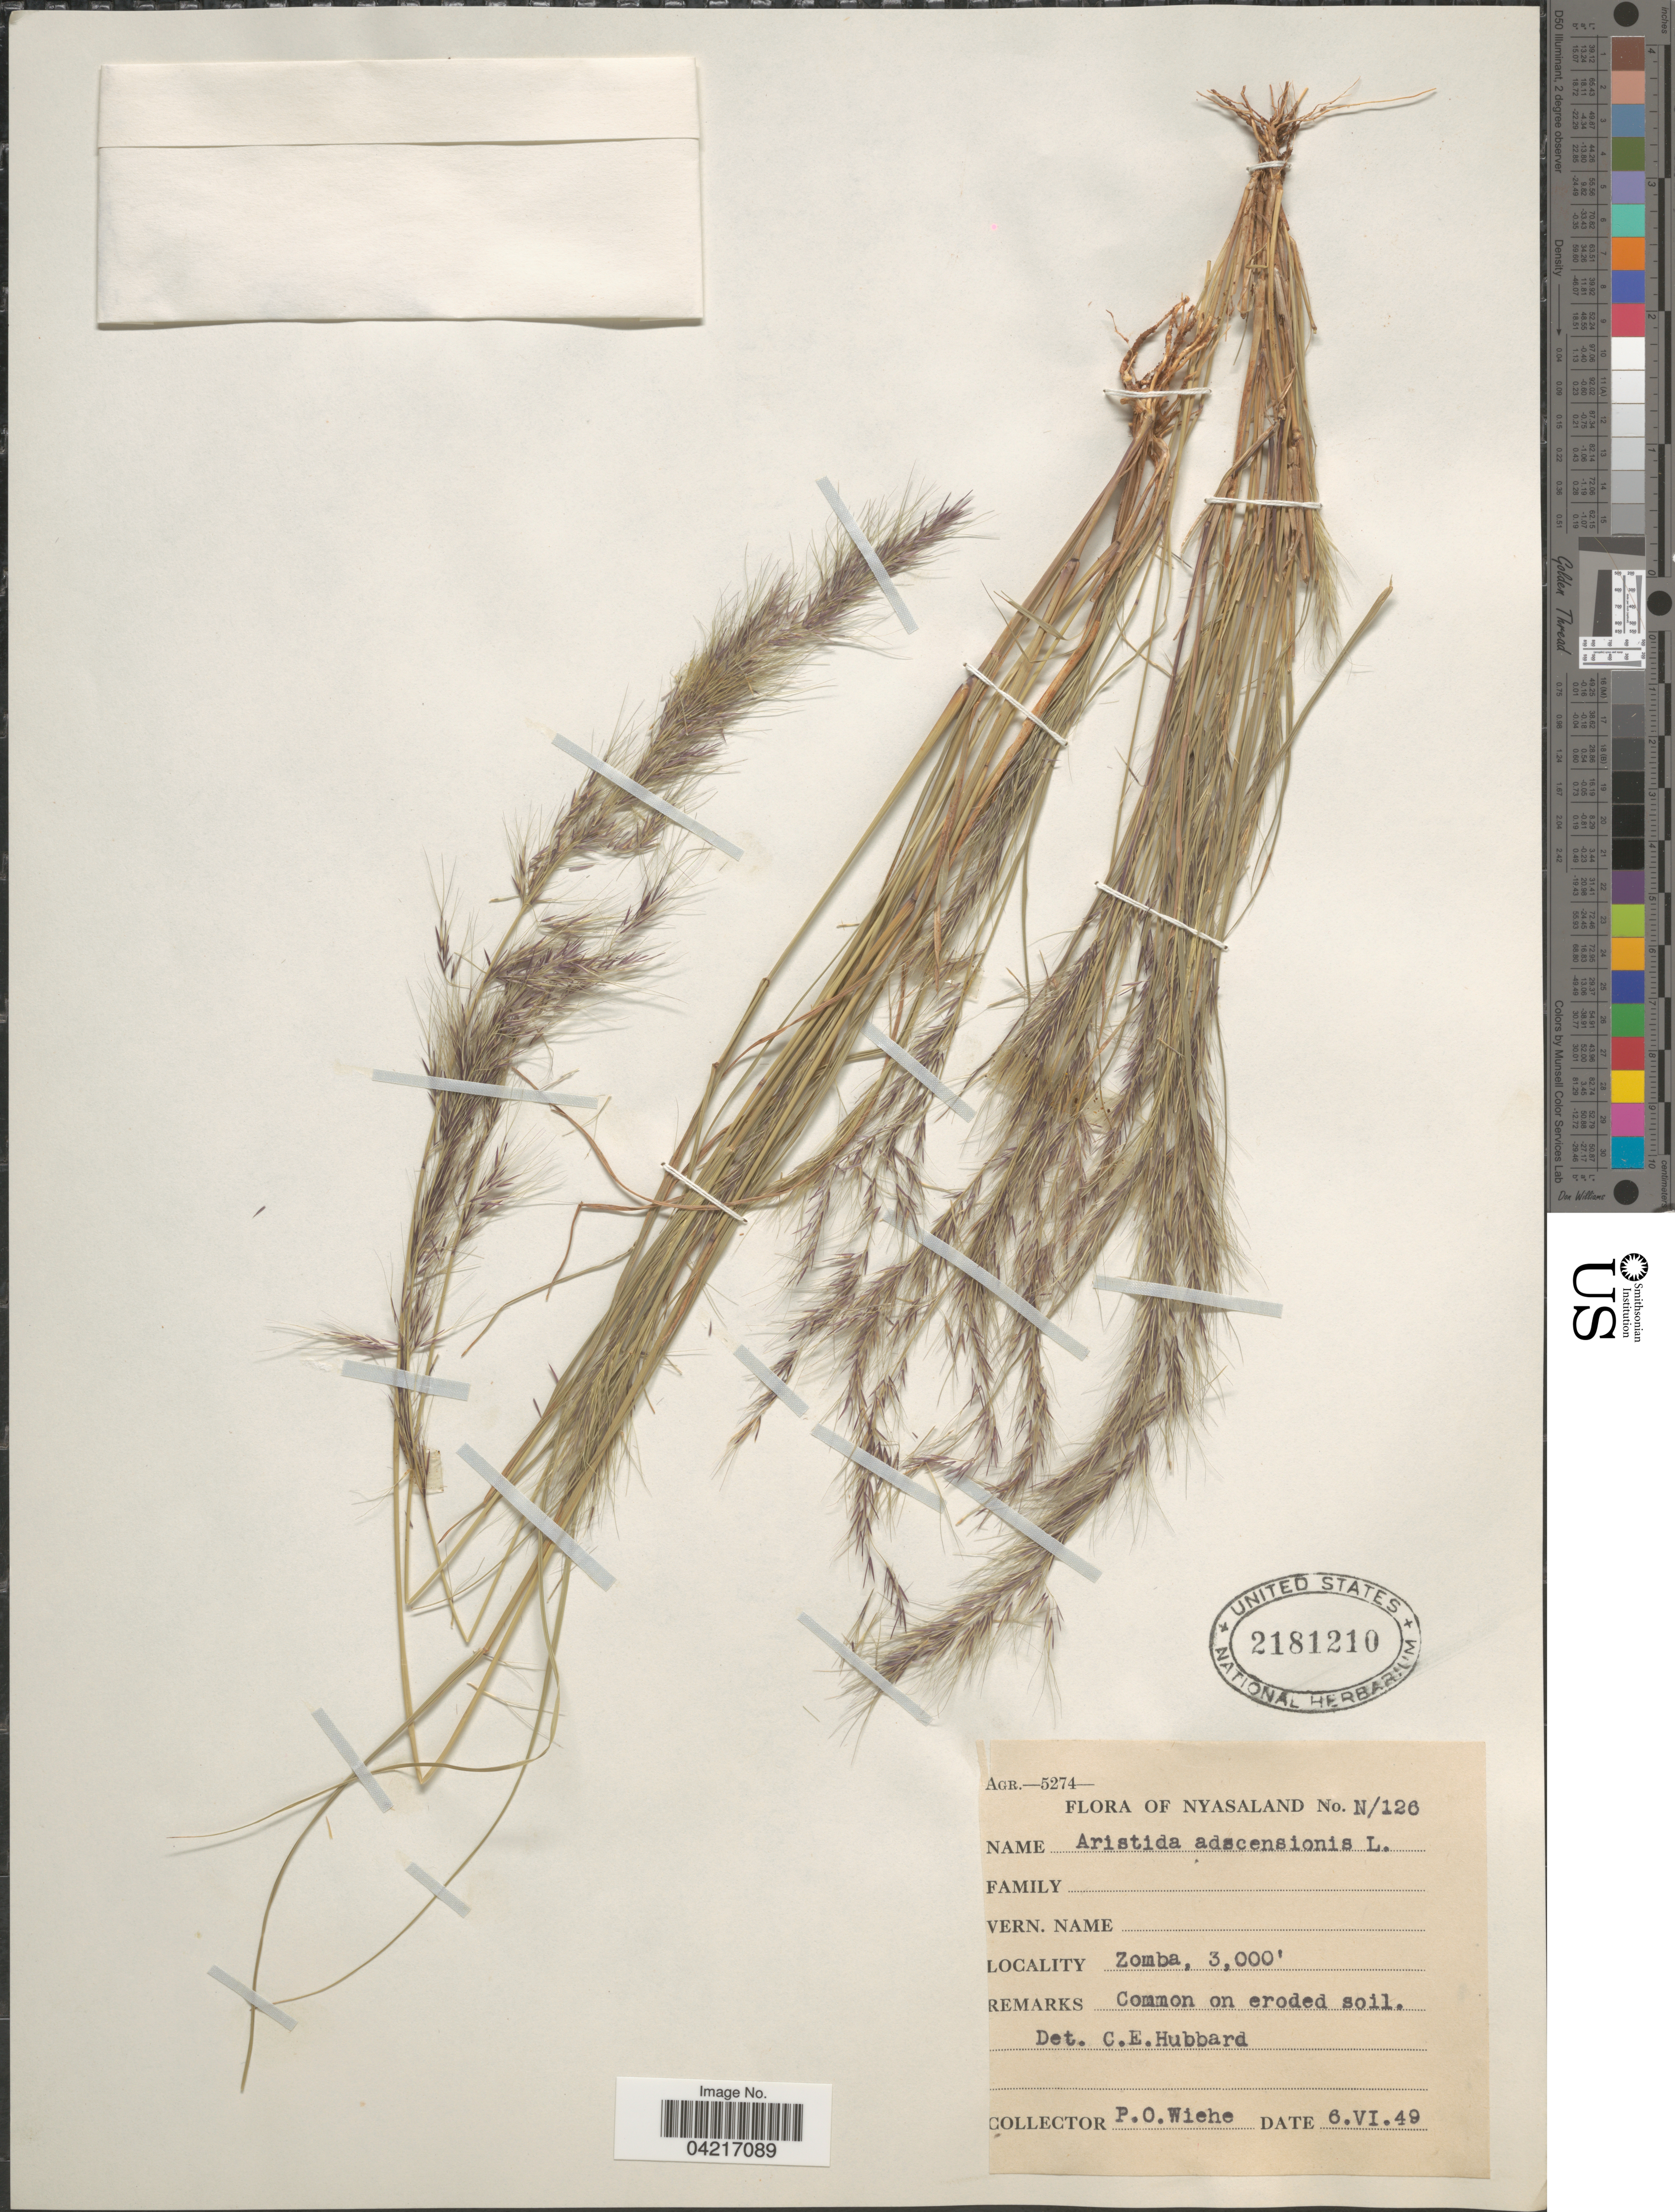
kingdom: Plantae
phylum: Tracheophyta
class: Liliopsida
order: Poales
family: Poaceae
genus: Aristida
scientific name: Aristida adscensionis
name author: L.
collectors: P. Wiehe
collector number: N/126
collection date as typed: Transcribed d/m/y: 6/6/49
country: Malawi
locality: Nyasaland. Zomba.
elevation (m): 914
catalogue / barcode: US 2181210